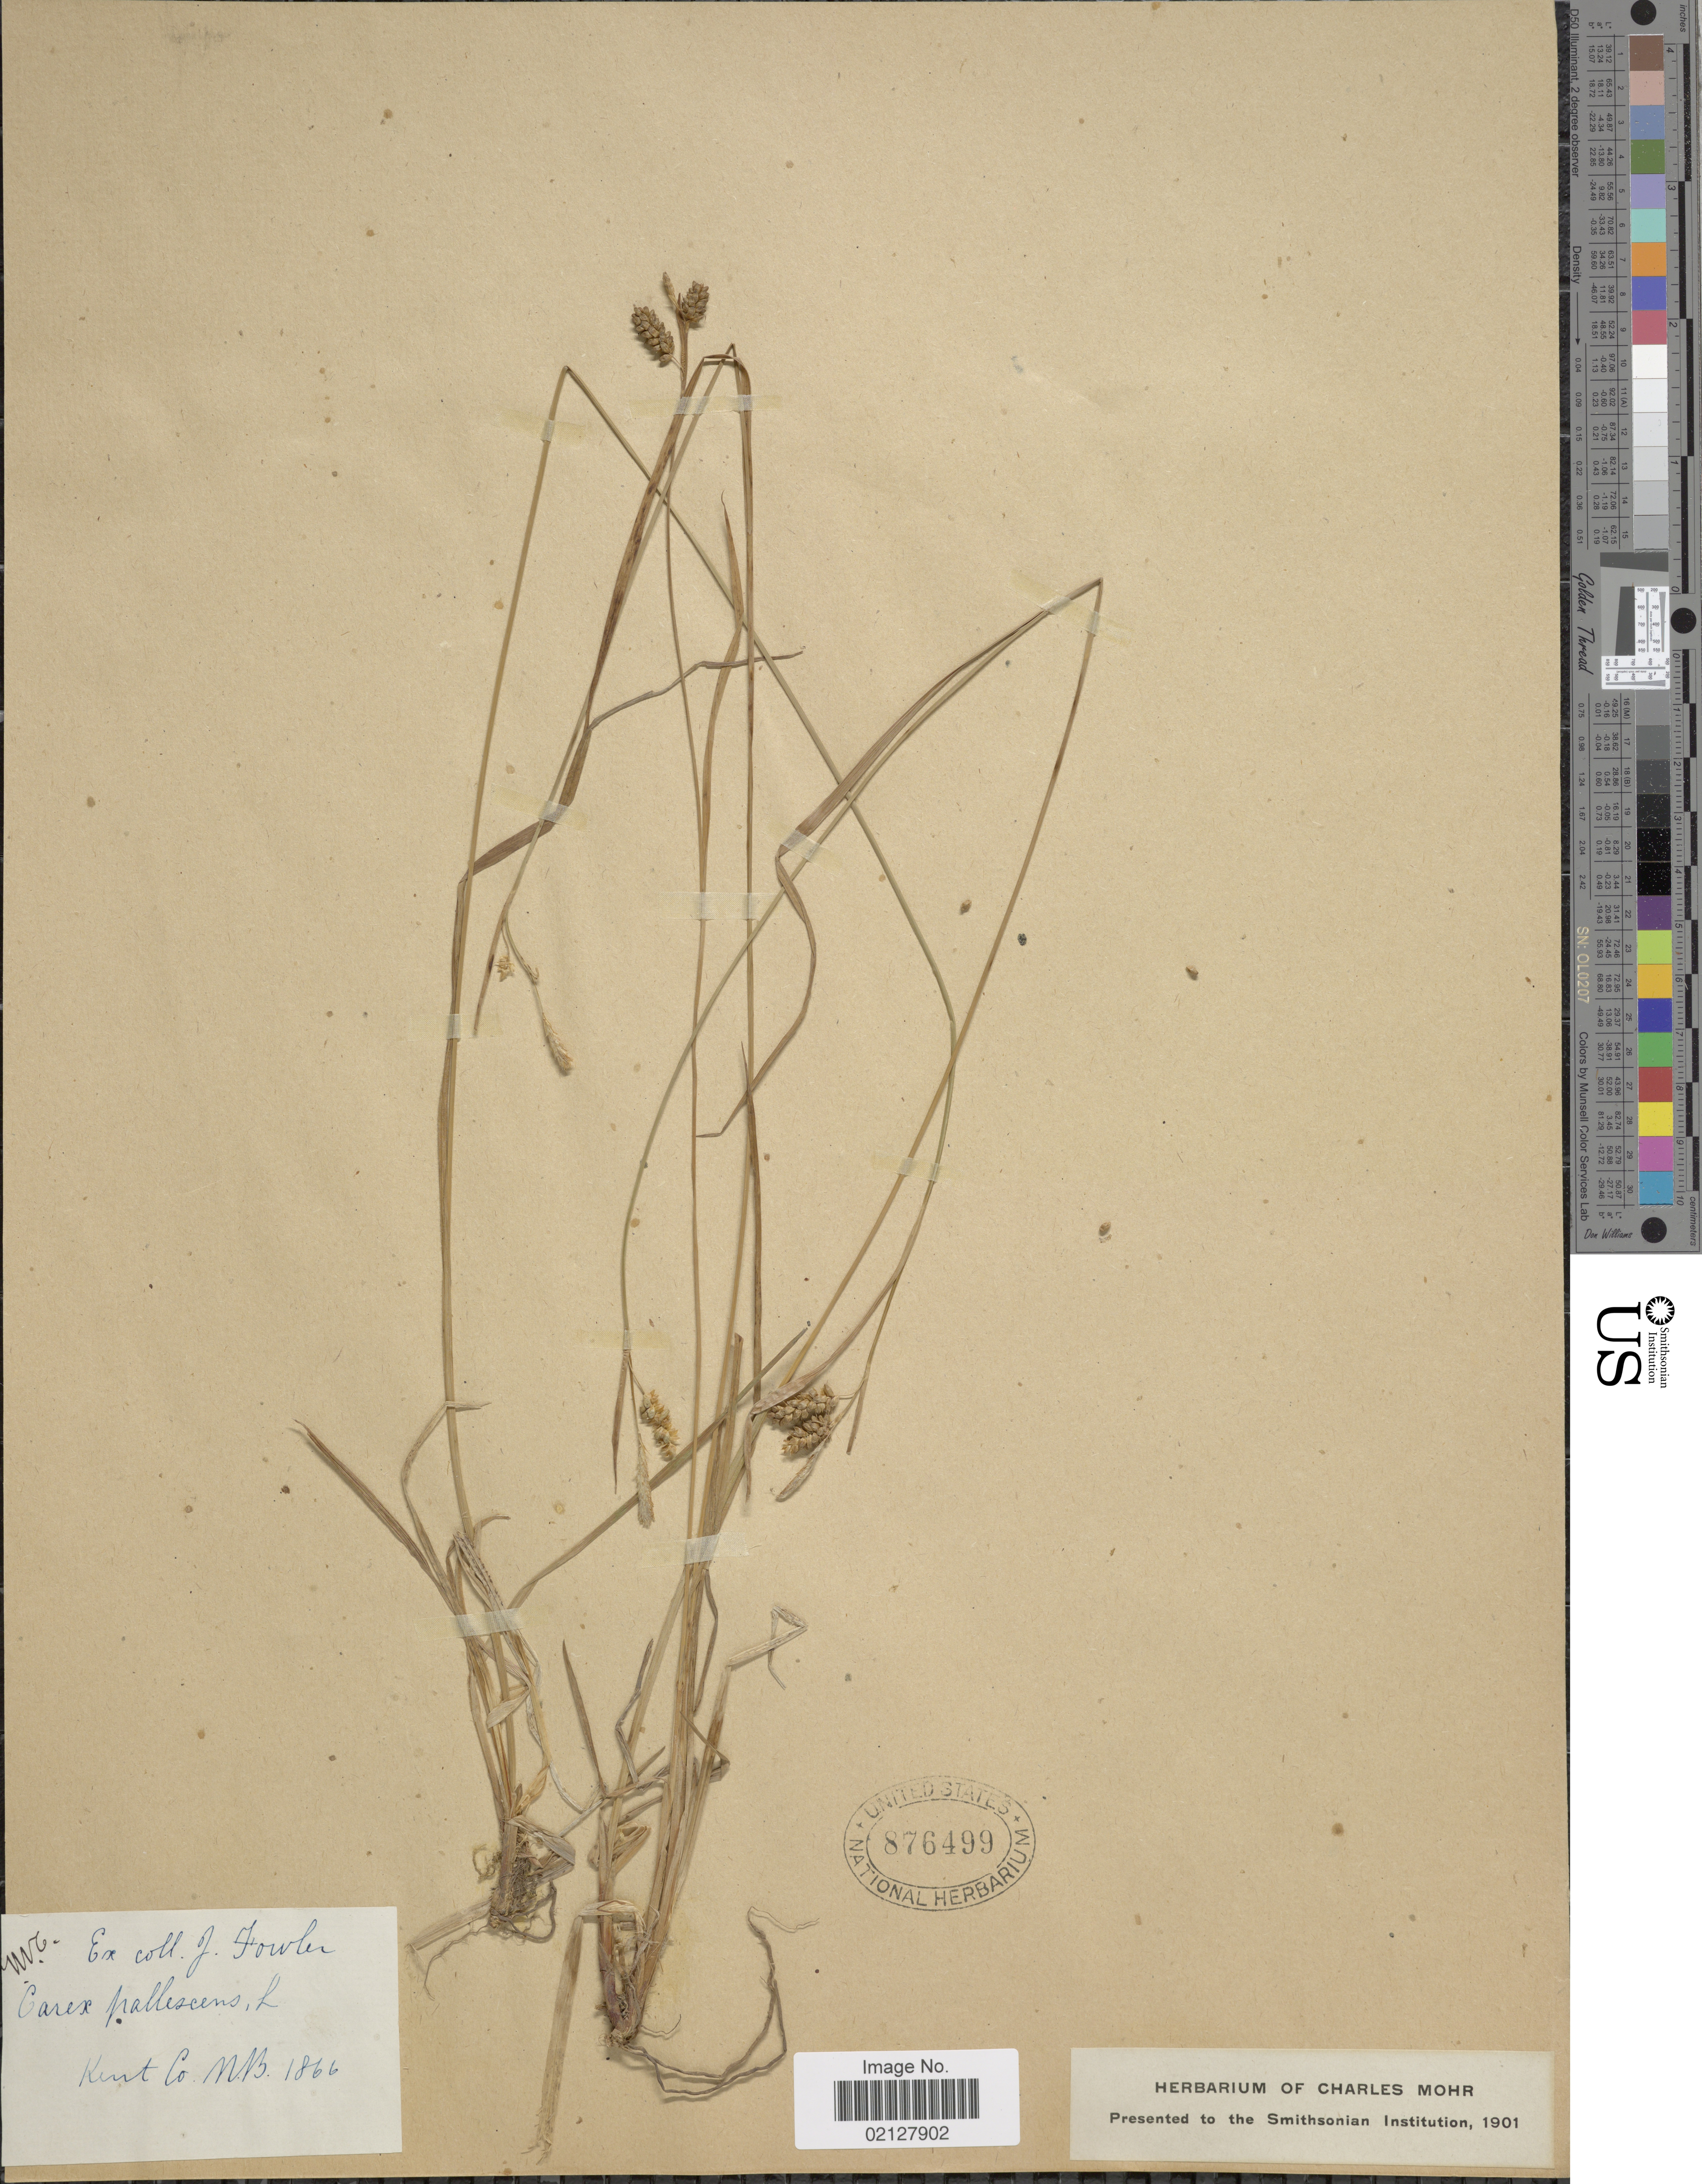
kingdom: Plantae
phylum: Tracheophyta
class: Liliopsida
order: Poales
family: Cyperaceae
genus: Carex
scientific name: Carex pallescens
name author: L.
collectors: J. P. Fowler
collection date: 1866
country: Canada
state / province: New Brunswick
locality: Kent Co.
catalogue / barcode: US 876499